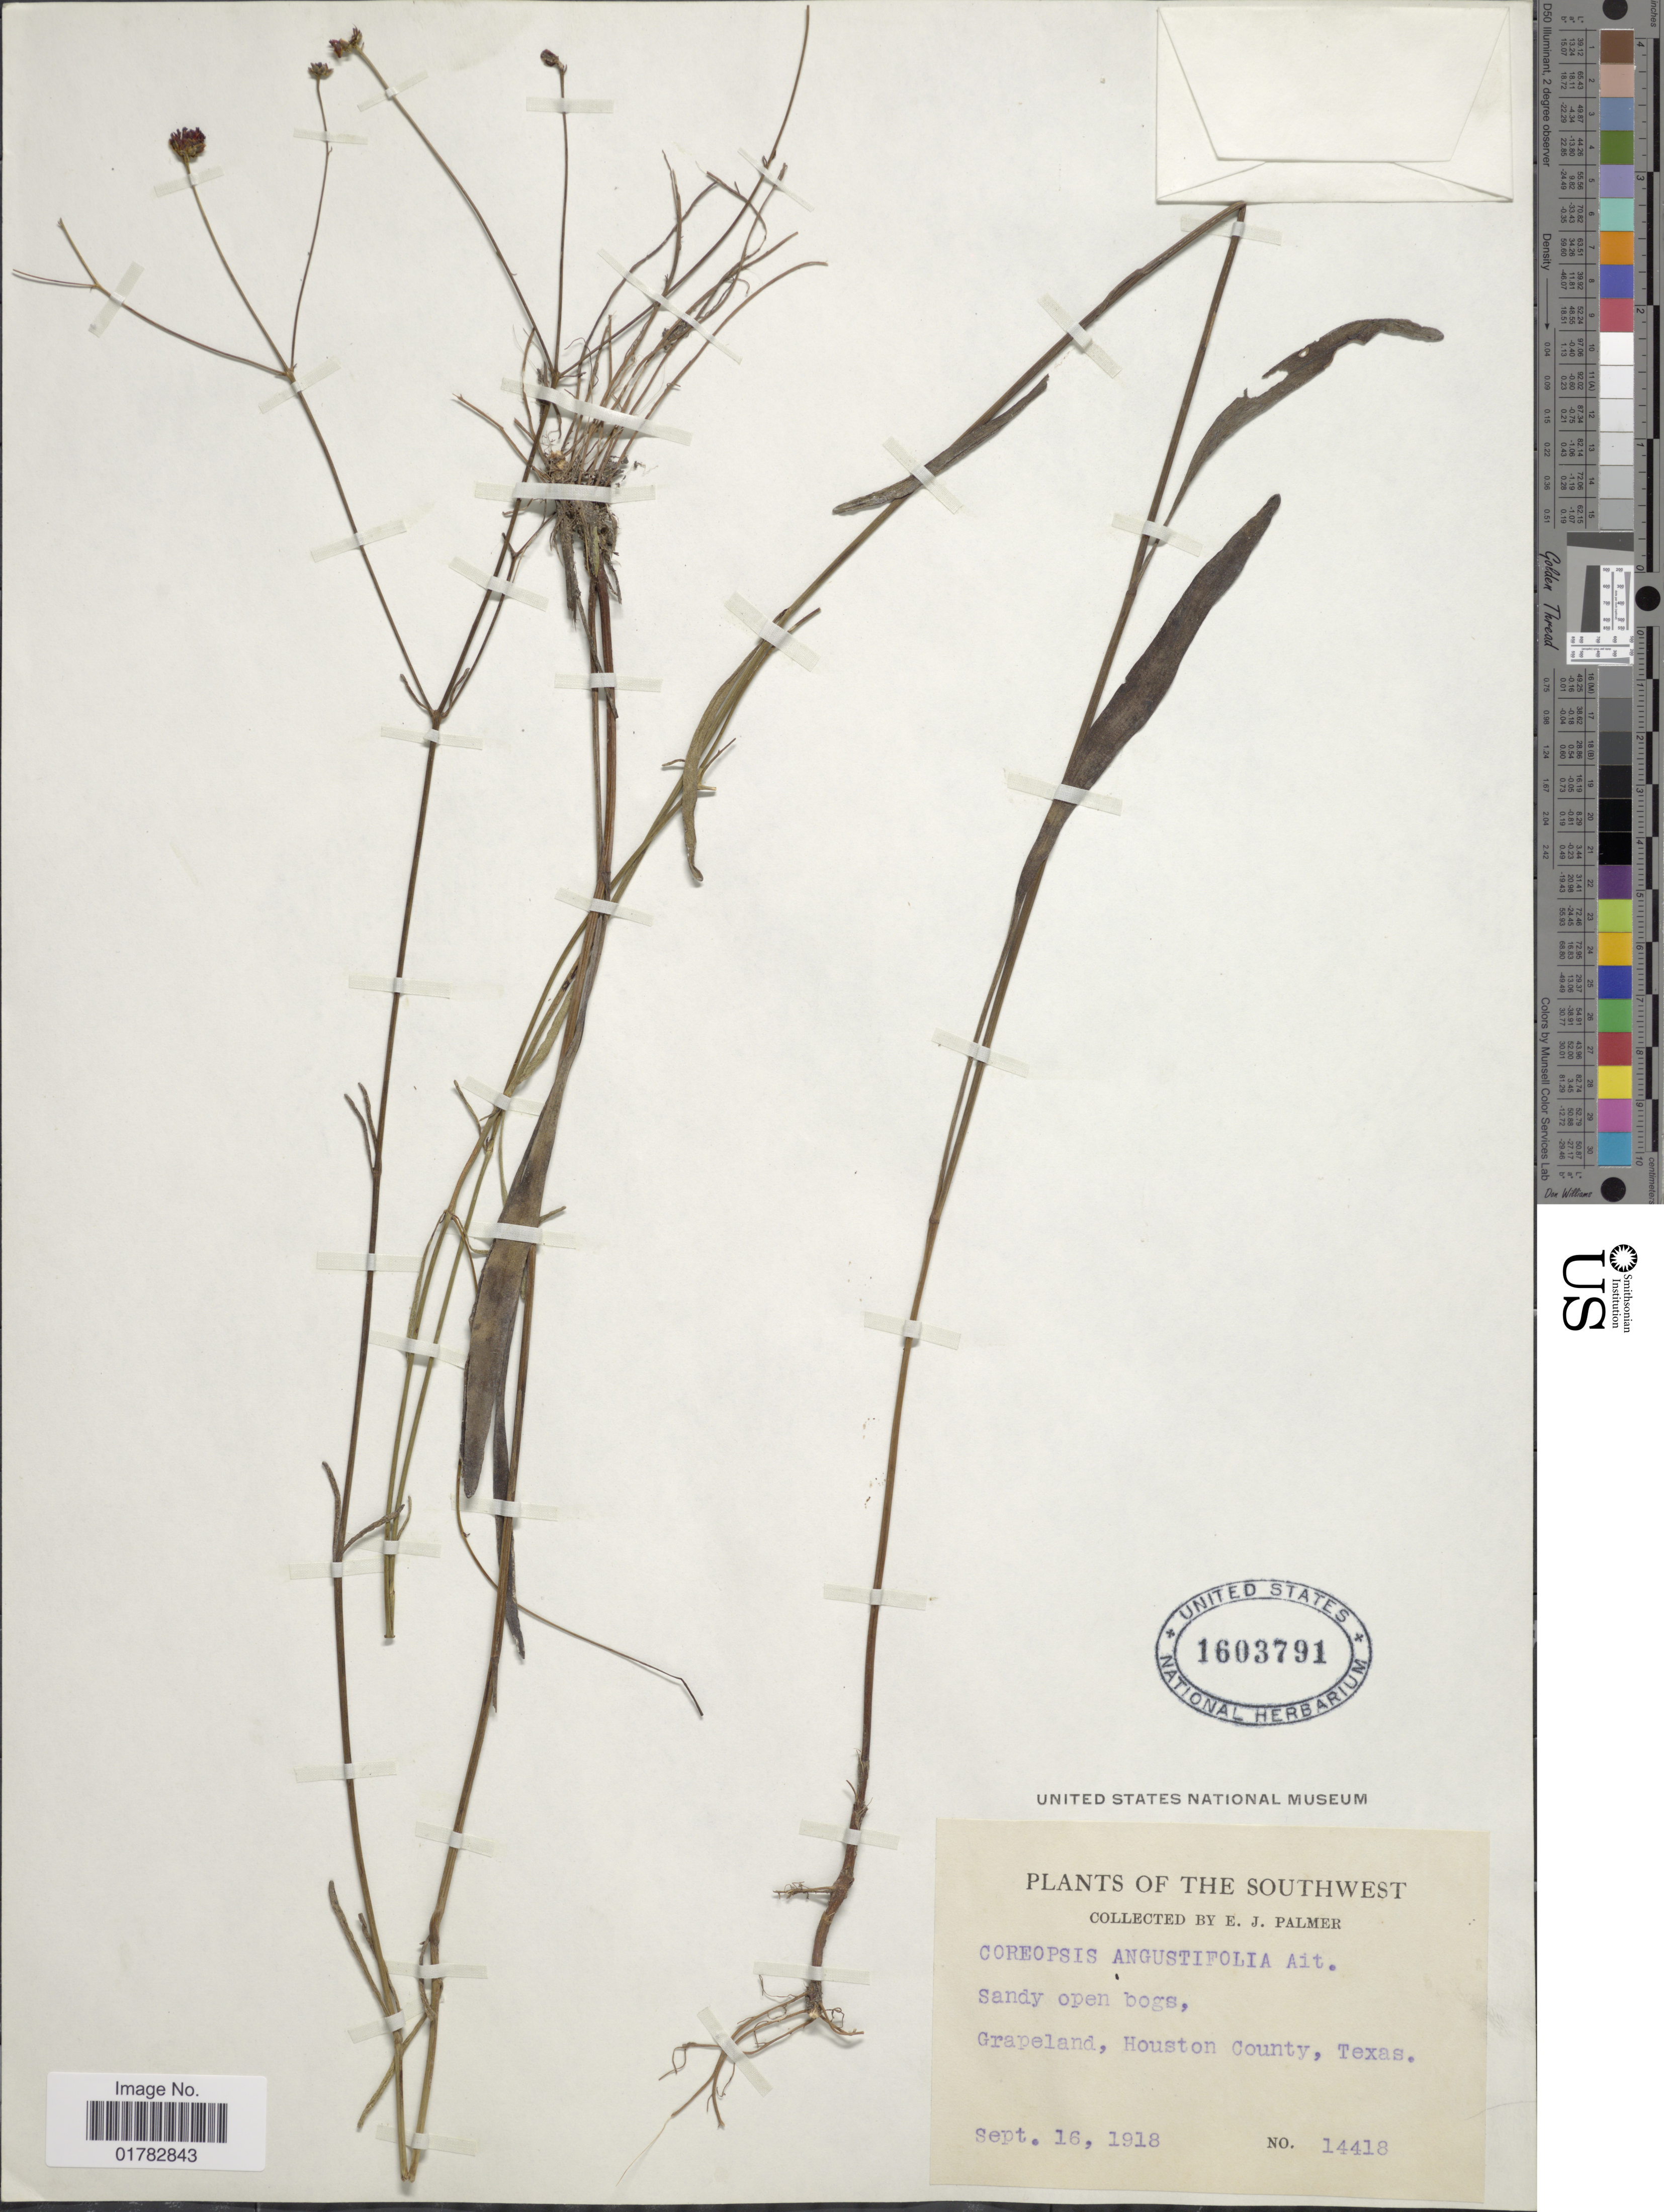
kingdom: Plantae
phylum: Tracheophyta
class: Magnoliopsida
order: Asterales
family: Asteraceae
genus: Coreopsis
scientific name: Coreopsis longifolia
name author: Small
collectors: E. J. Palmer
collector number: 14418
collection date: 1918-09-16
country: United States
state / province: Texas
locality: Southwest, sandy open bogs, Grapeland, Houston County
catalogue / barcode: US 1603791